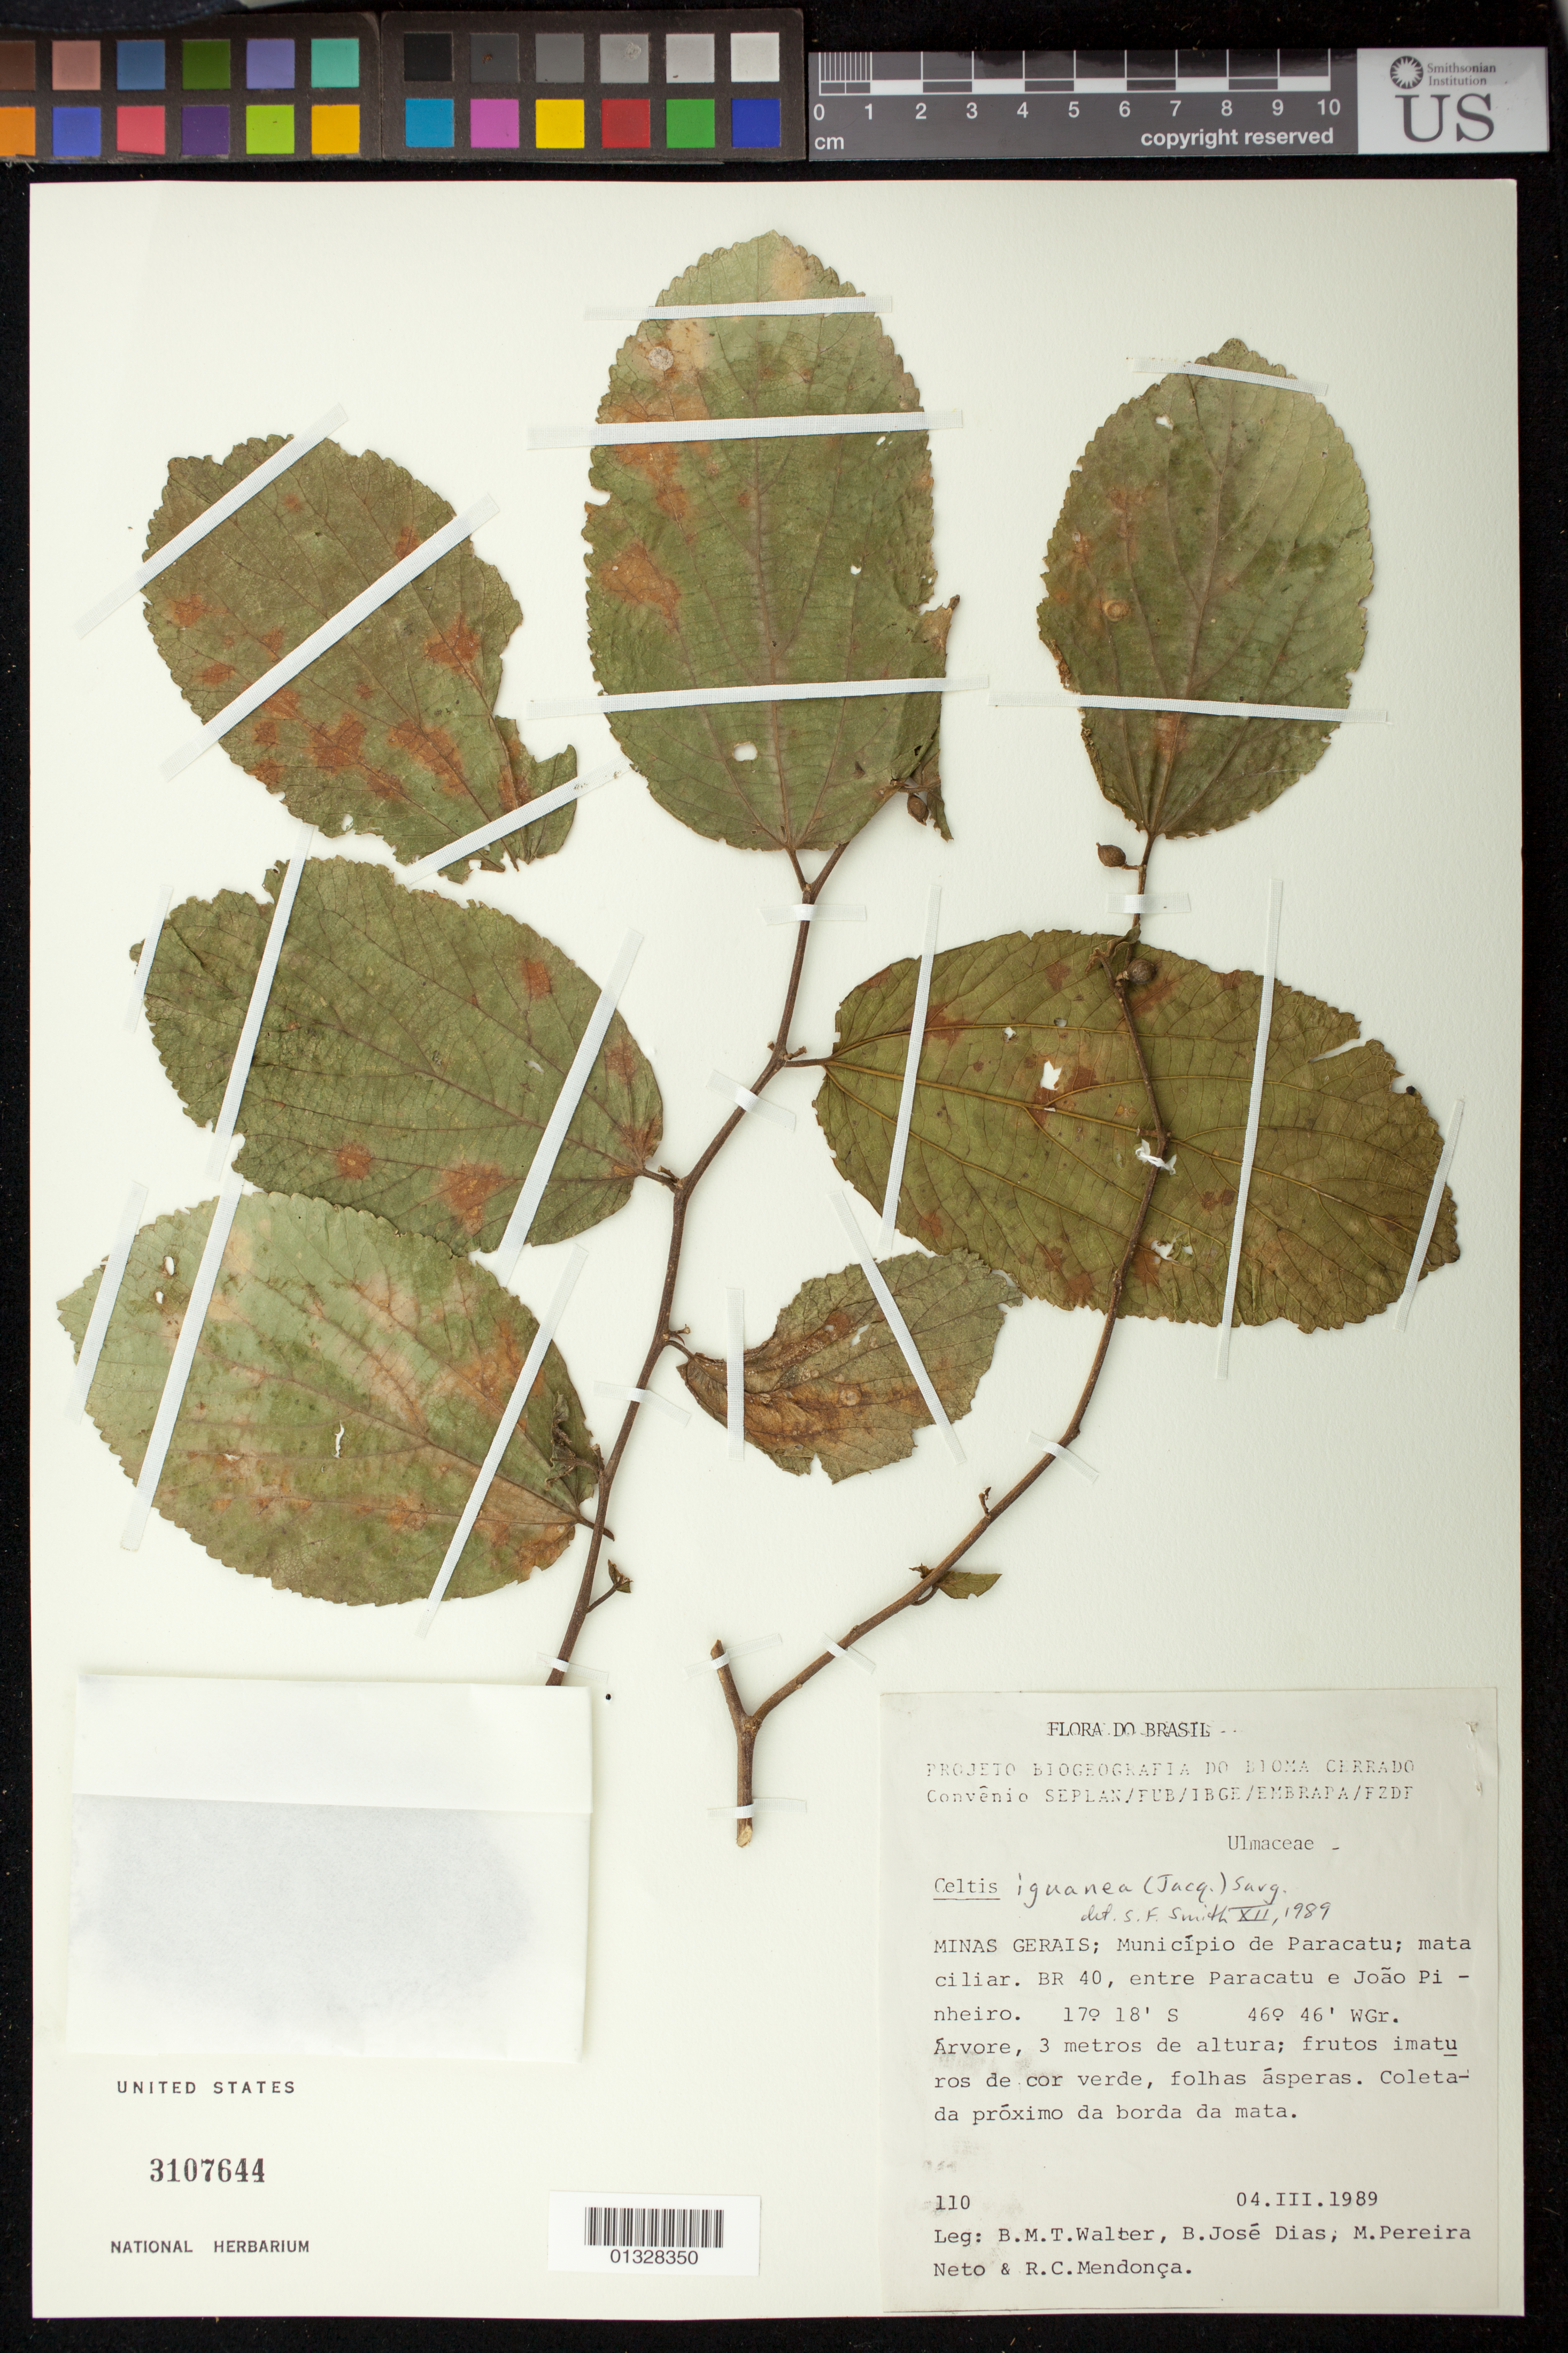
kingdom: Plantae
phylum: Tracheophyta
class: Magnoliopsida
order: Rosales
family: Cannabaceae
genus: Celtis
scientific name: Celtis iguanaea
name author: (Jacq.) Sarg.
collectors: B. Walter, B. J. Dias, M. Pereira Neto & R. C. Mendonça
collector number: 110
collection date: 1989-03-04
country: Brazil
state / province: Minas Gerais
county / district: Paracatu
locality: BR 40, entre Paracatu e João Pinheiro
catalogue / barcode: US 3107644